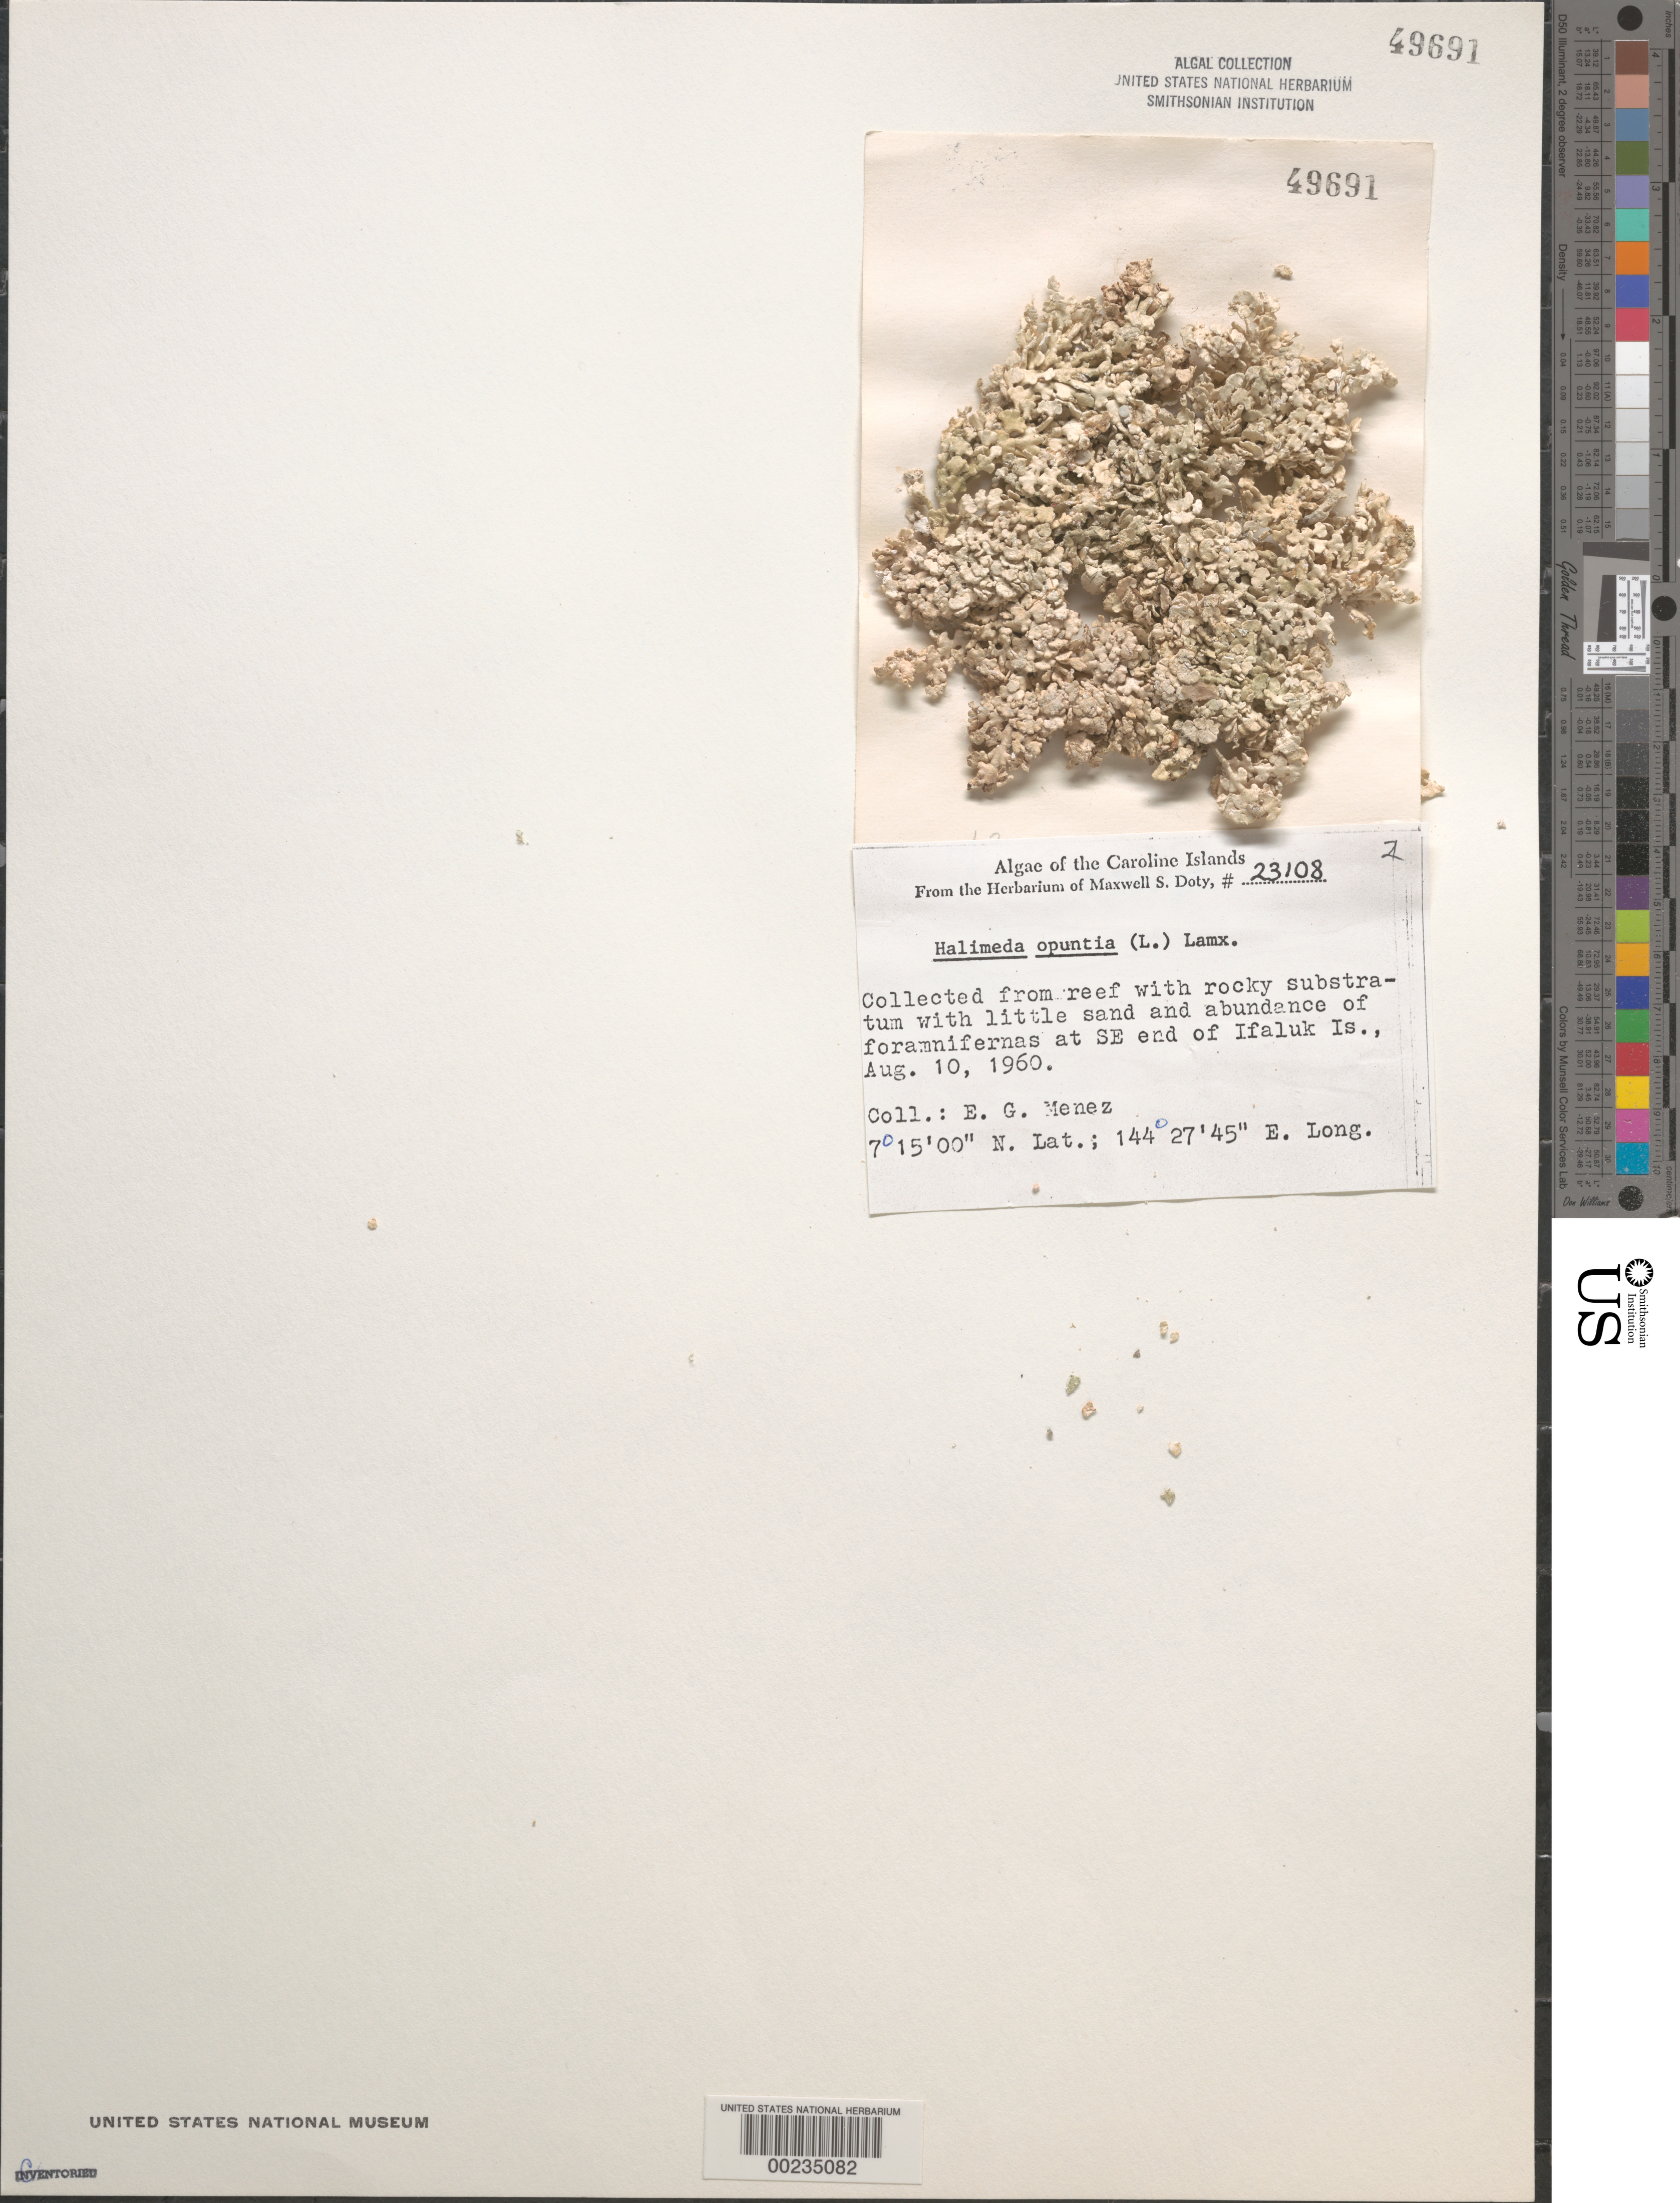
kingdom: Plantae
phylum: Chlorophyta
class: Ulvophyceae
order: Bryopsidales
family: Halimedaceae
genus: Halimeda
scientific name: Halimeda opuntia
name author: (L.) J.V.Lamouroux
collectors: Meñez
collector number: MSD 23108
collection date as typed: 10 Aug 1960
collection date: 1960-08-10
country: Micronesia, Federated States of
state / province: Yap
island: Ifalik (Ifaluk) Atoll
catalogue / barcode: US 49691